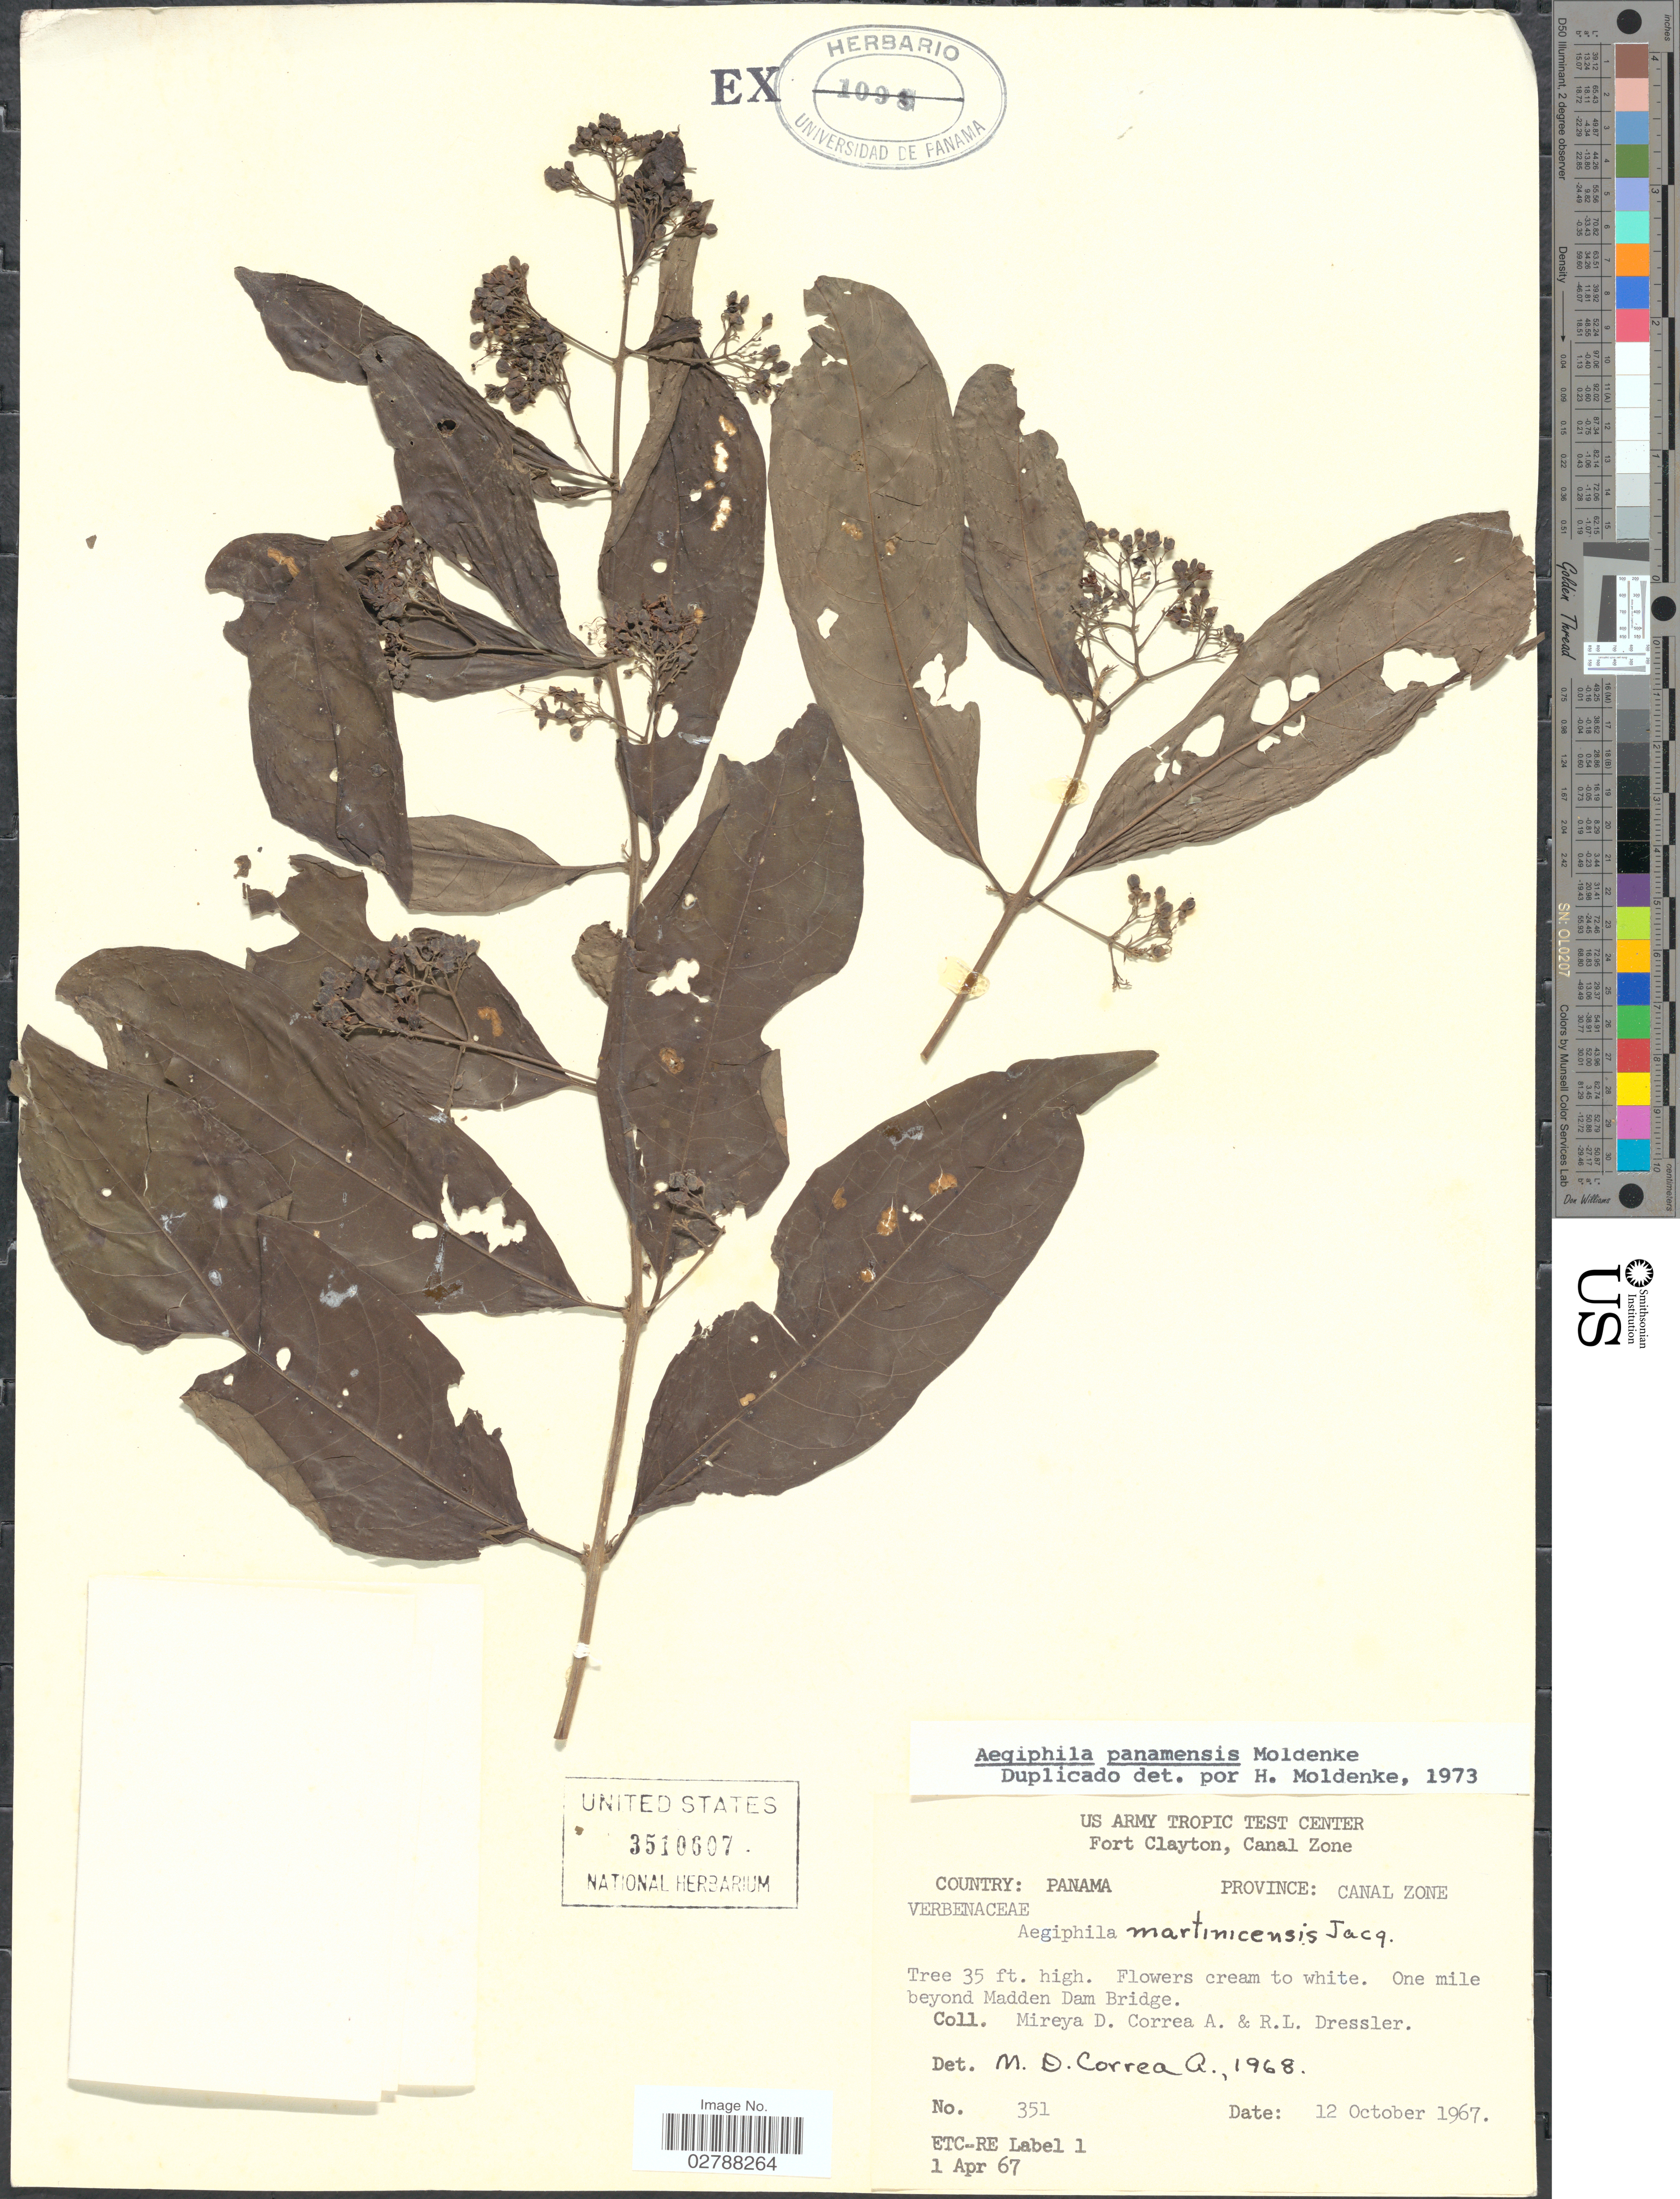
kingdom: Plantae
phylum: Tracheophyta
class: Magnoliopsida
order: Lamiales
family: Lamiaceae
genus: Aegiphila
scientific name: Aegiphila panamensis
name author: Moldenke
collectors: M. D. Corrêa-A. & R. Dressler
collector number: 351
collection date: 1967-10-12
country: Panama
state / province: Colón / Panamá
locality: Fort Clayton, Province: Canal Zone. One mile beyond Madden Dam Bridge.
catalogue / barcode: US 3510607